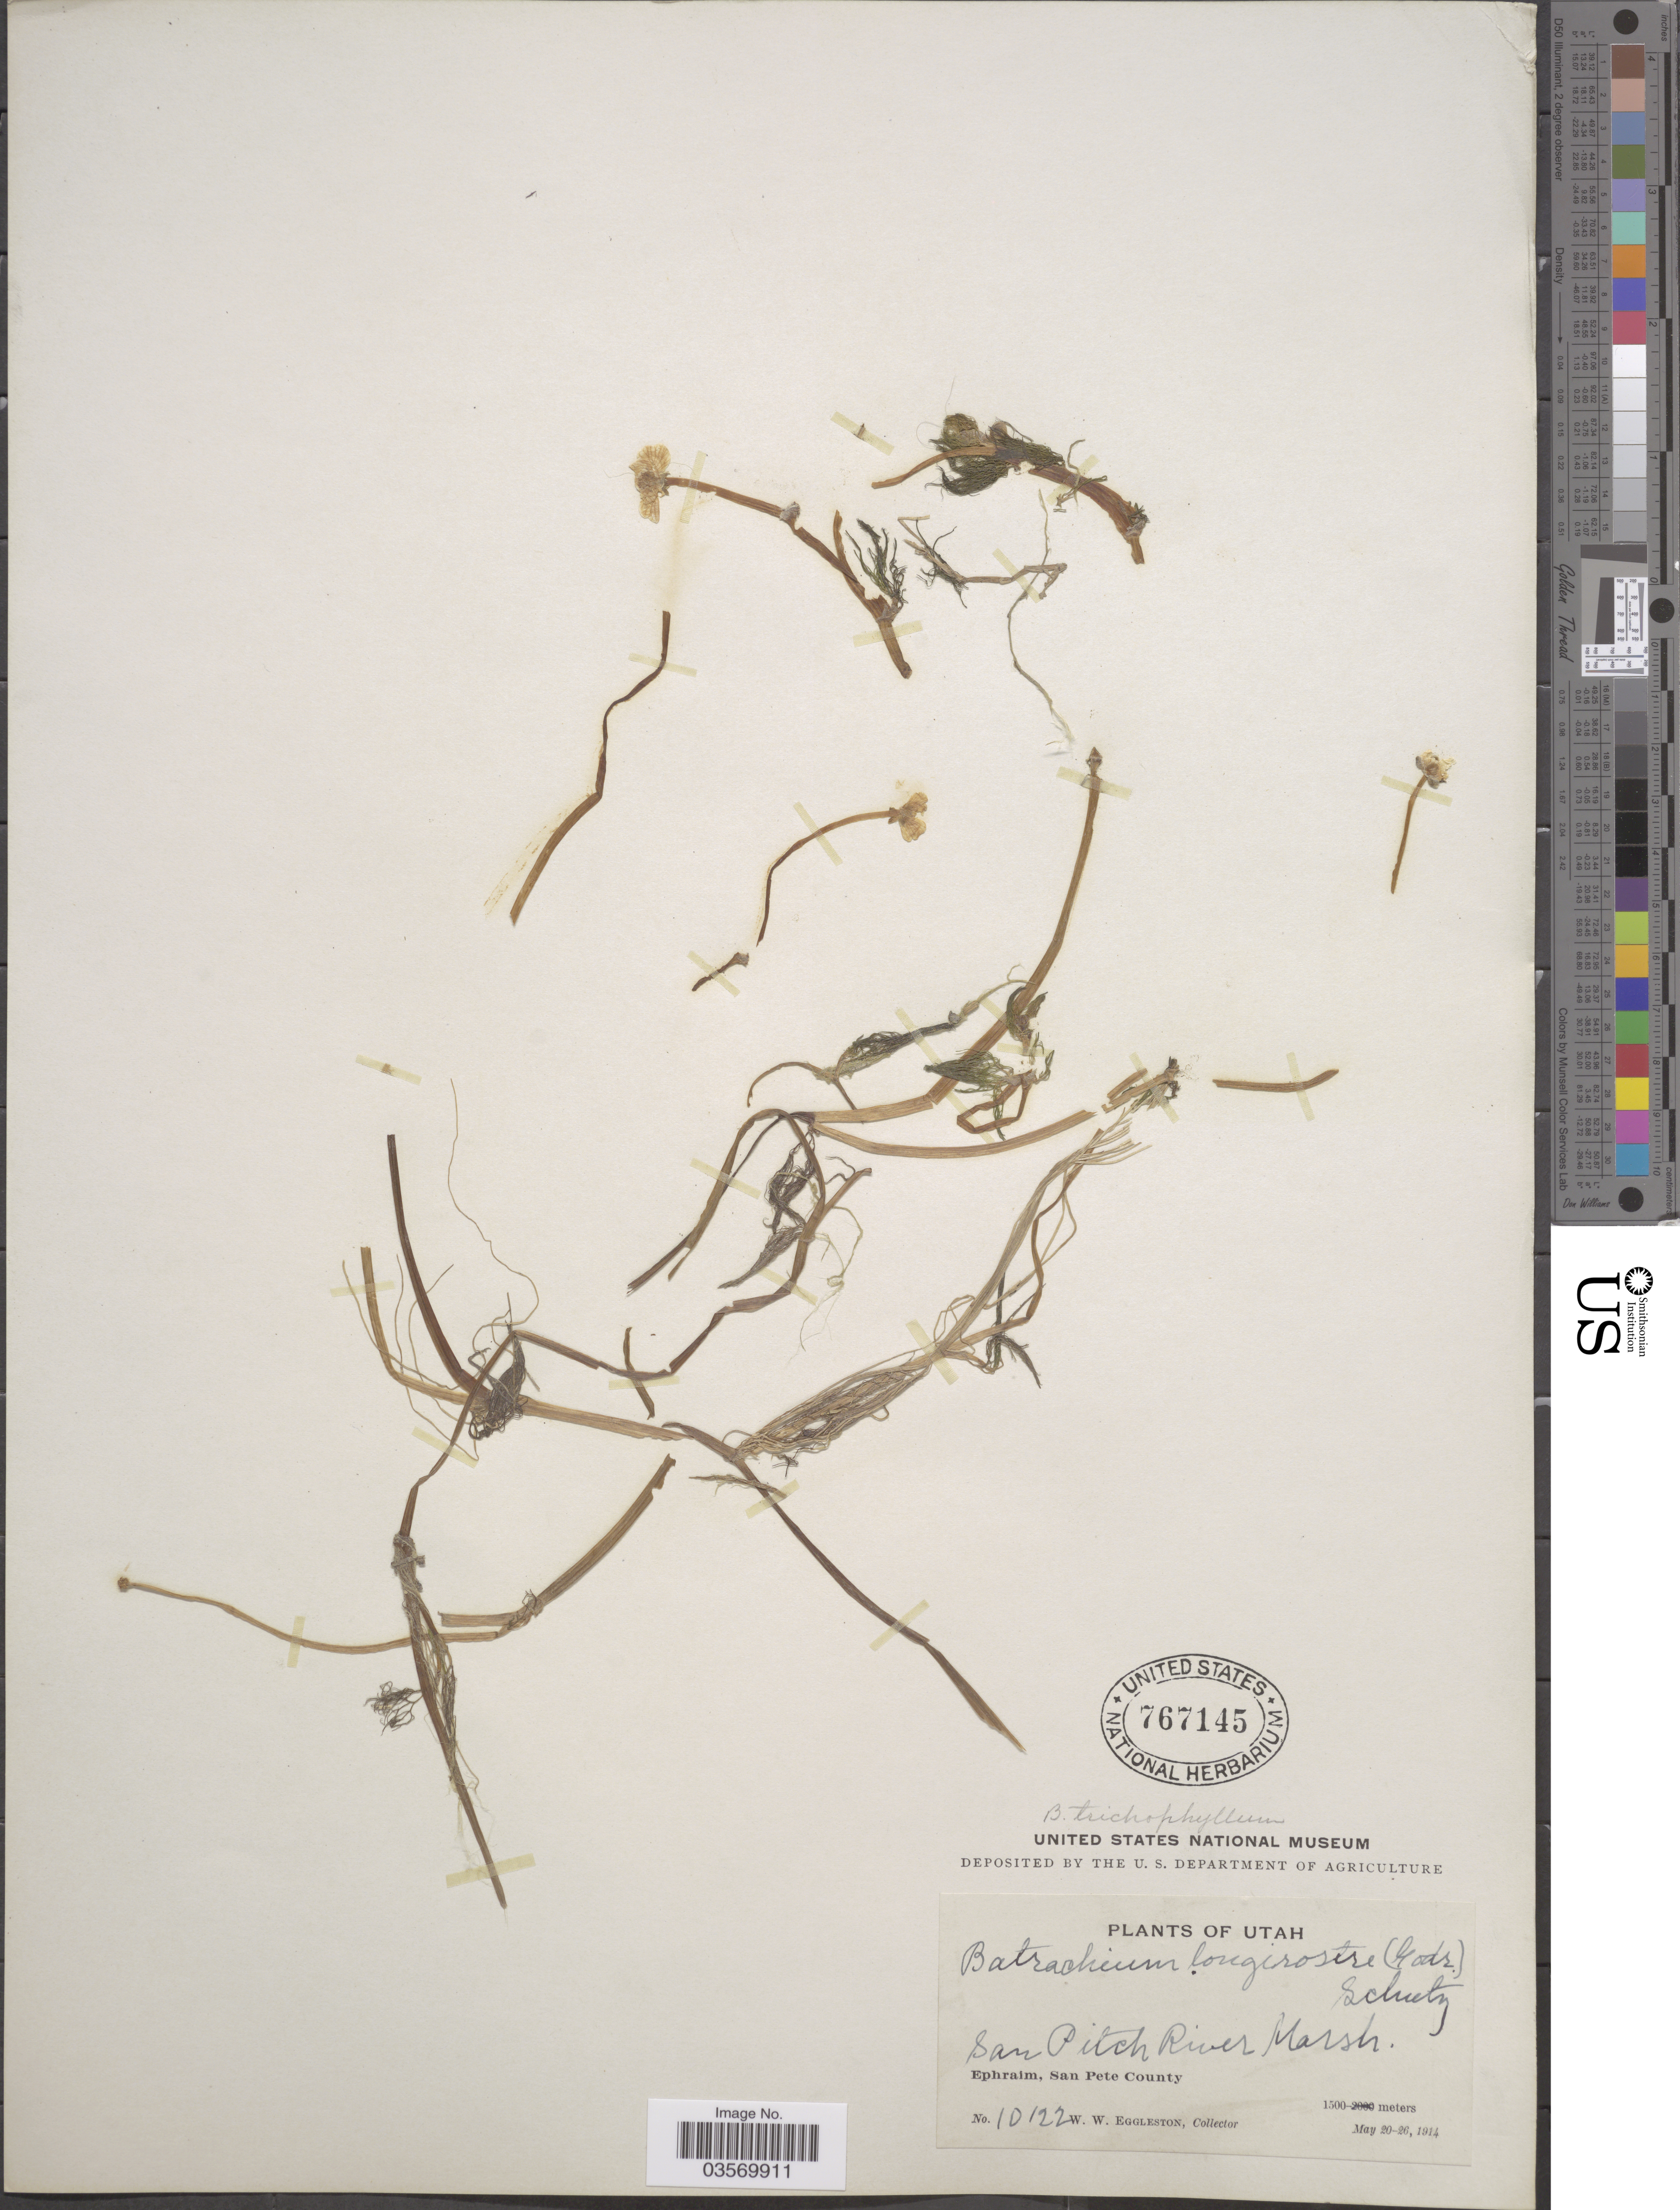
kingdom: Plantae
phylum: Tracheophyta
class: Magnoliopsida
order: Ranunculales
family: Ranunculaceae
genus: Ranunculus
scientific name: Ranunculus trichophyllus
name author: Chaix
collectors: W. W. Eggleston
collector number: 10122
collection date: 1914-05-20/1914-05-26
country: United States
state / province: Utah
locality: San Pitch River Marsh. Ephraim, San Pete County.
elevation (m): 1500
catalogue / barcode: US 767145